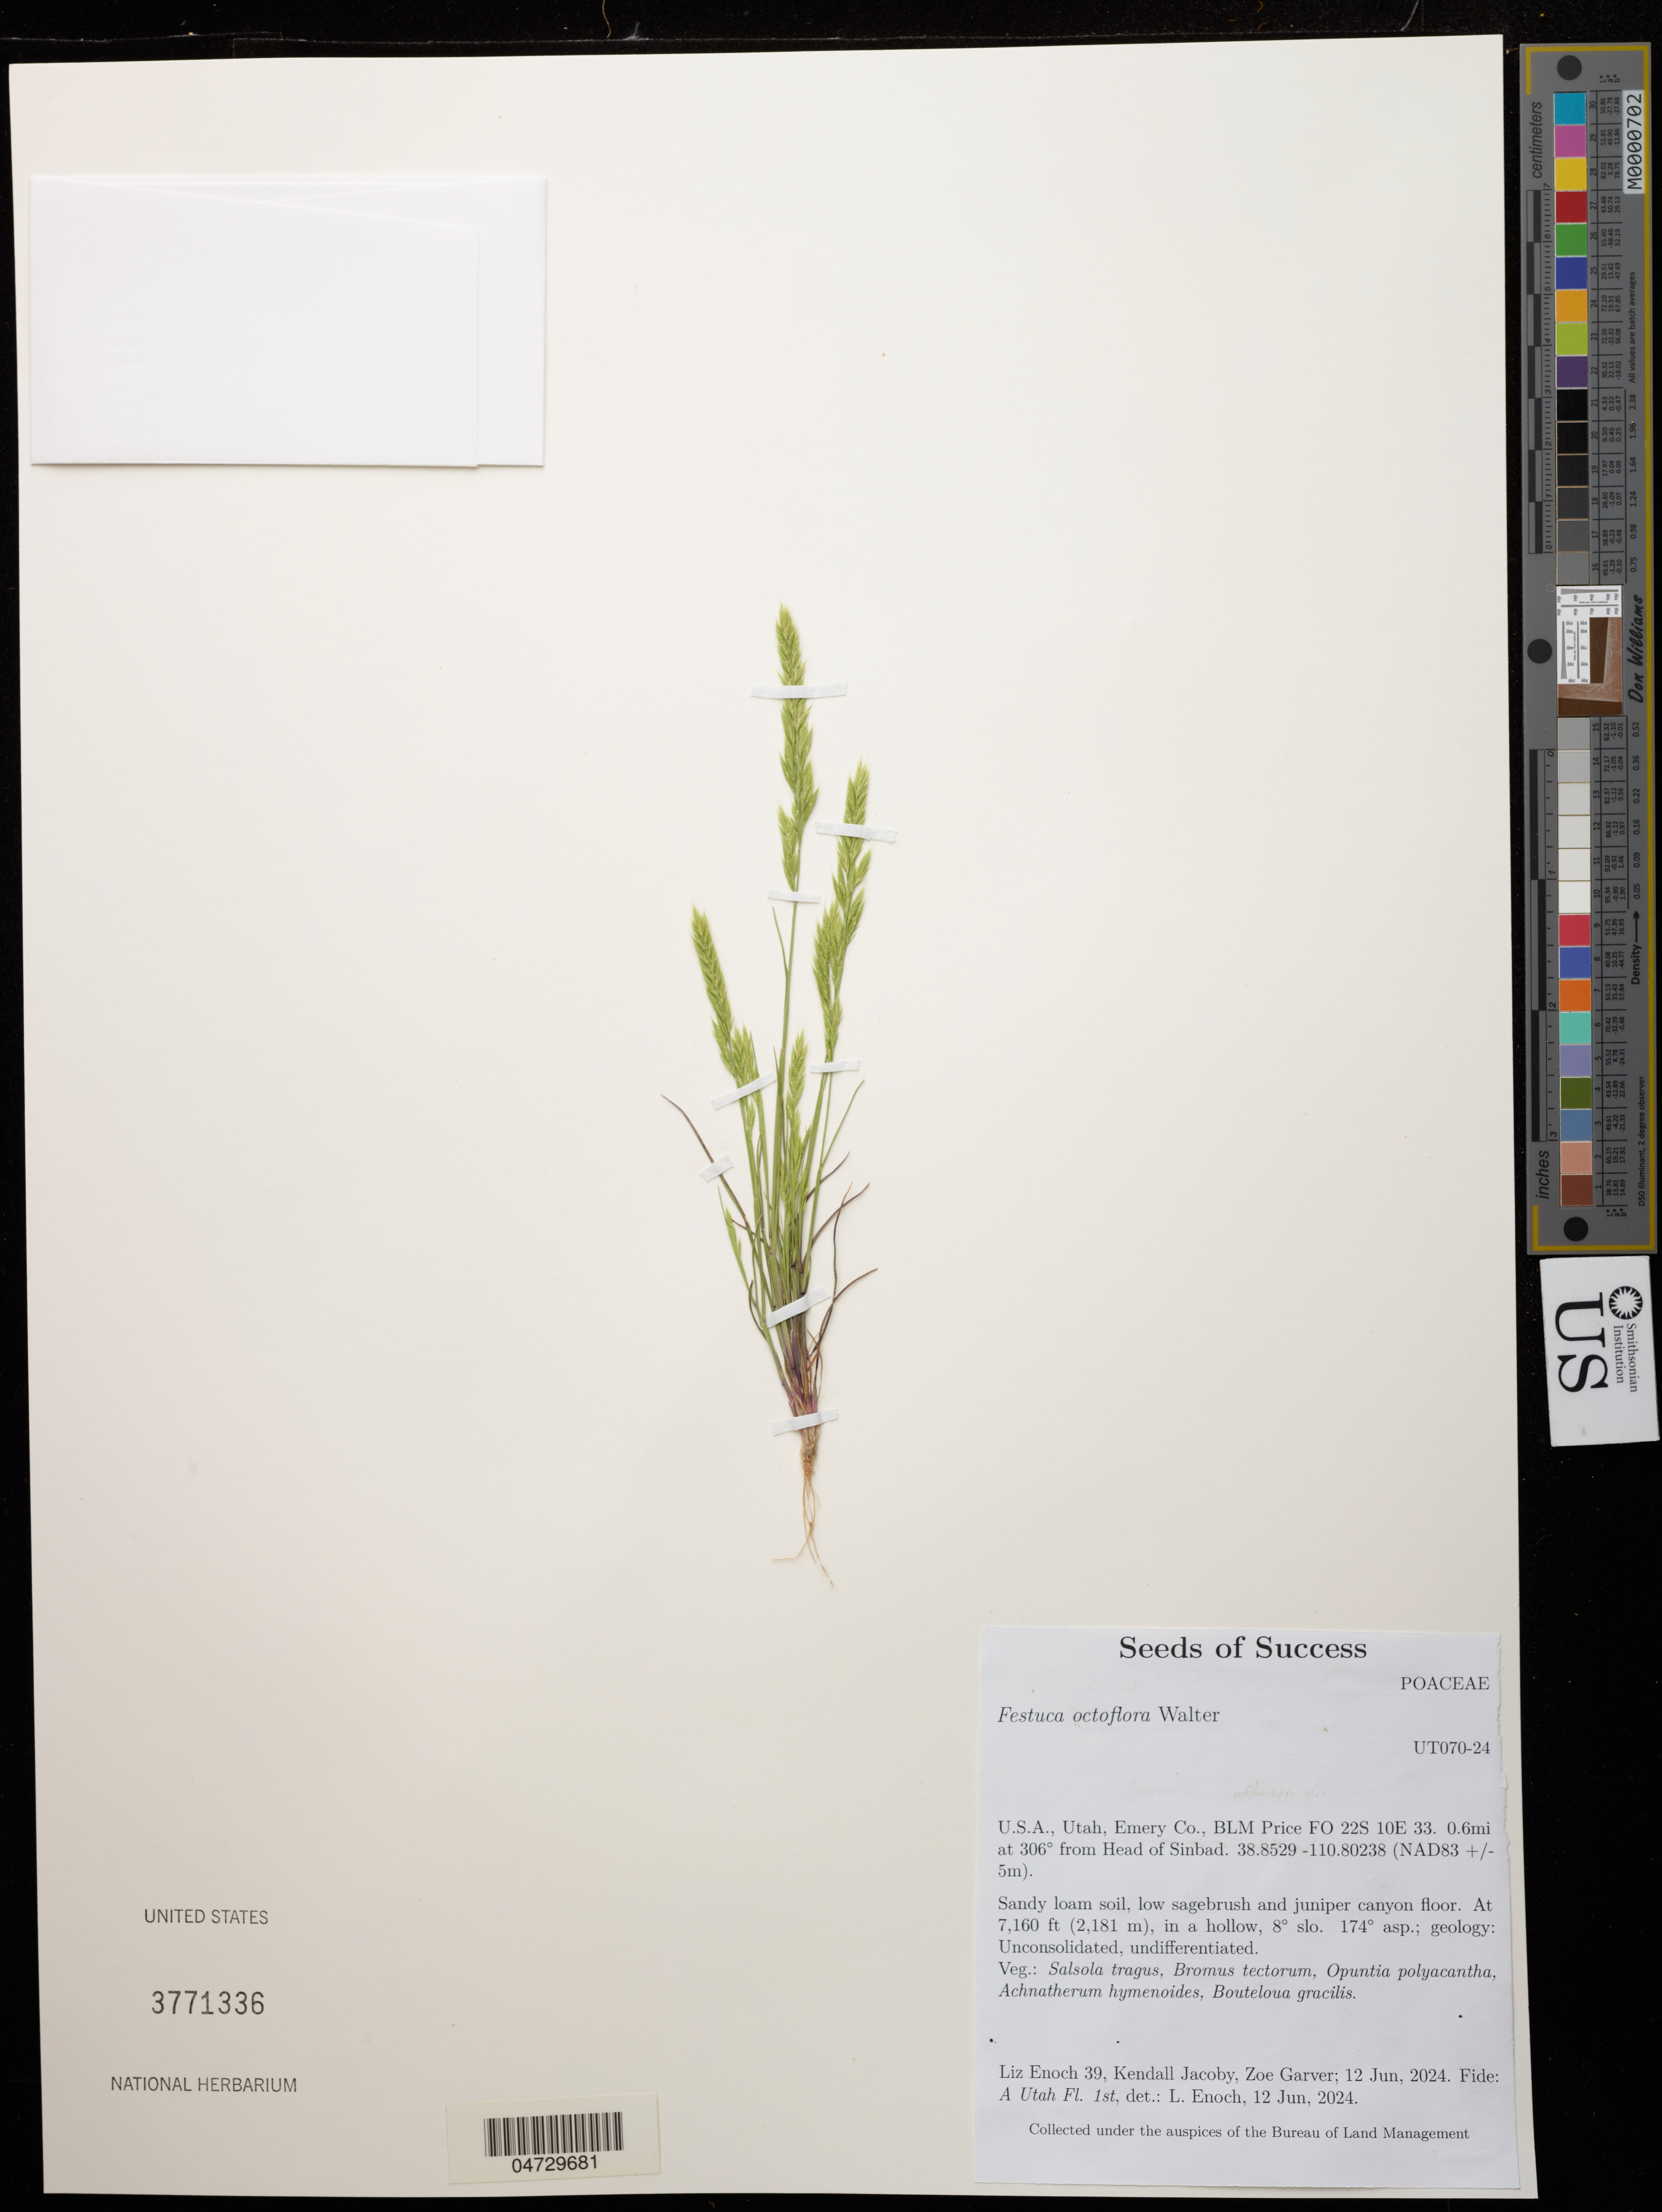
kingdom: Plantae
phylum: Tracheophyta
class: Liliopsida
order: Poales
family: Poaceae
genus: Festuca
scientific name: Festuca octoflora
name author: Walter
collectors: L. Enoch, K. Jacoby & Z. Garver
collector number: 39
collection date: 2024-06-12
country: United States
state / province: Utah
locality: Emery Co., BLM Price FO 22S 10E 33. 0.6mic at 306° from Head of Sinbad. (NAD83 +/- 5m).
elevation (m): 665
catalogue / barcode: US 3771336